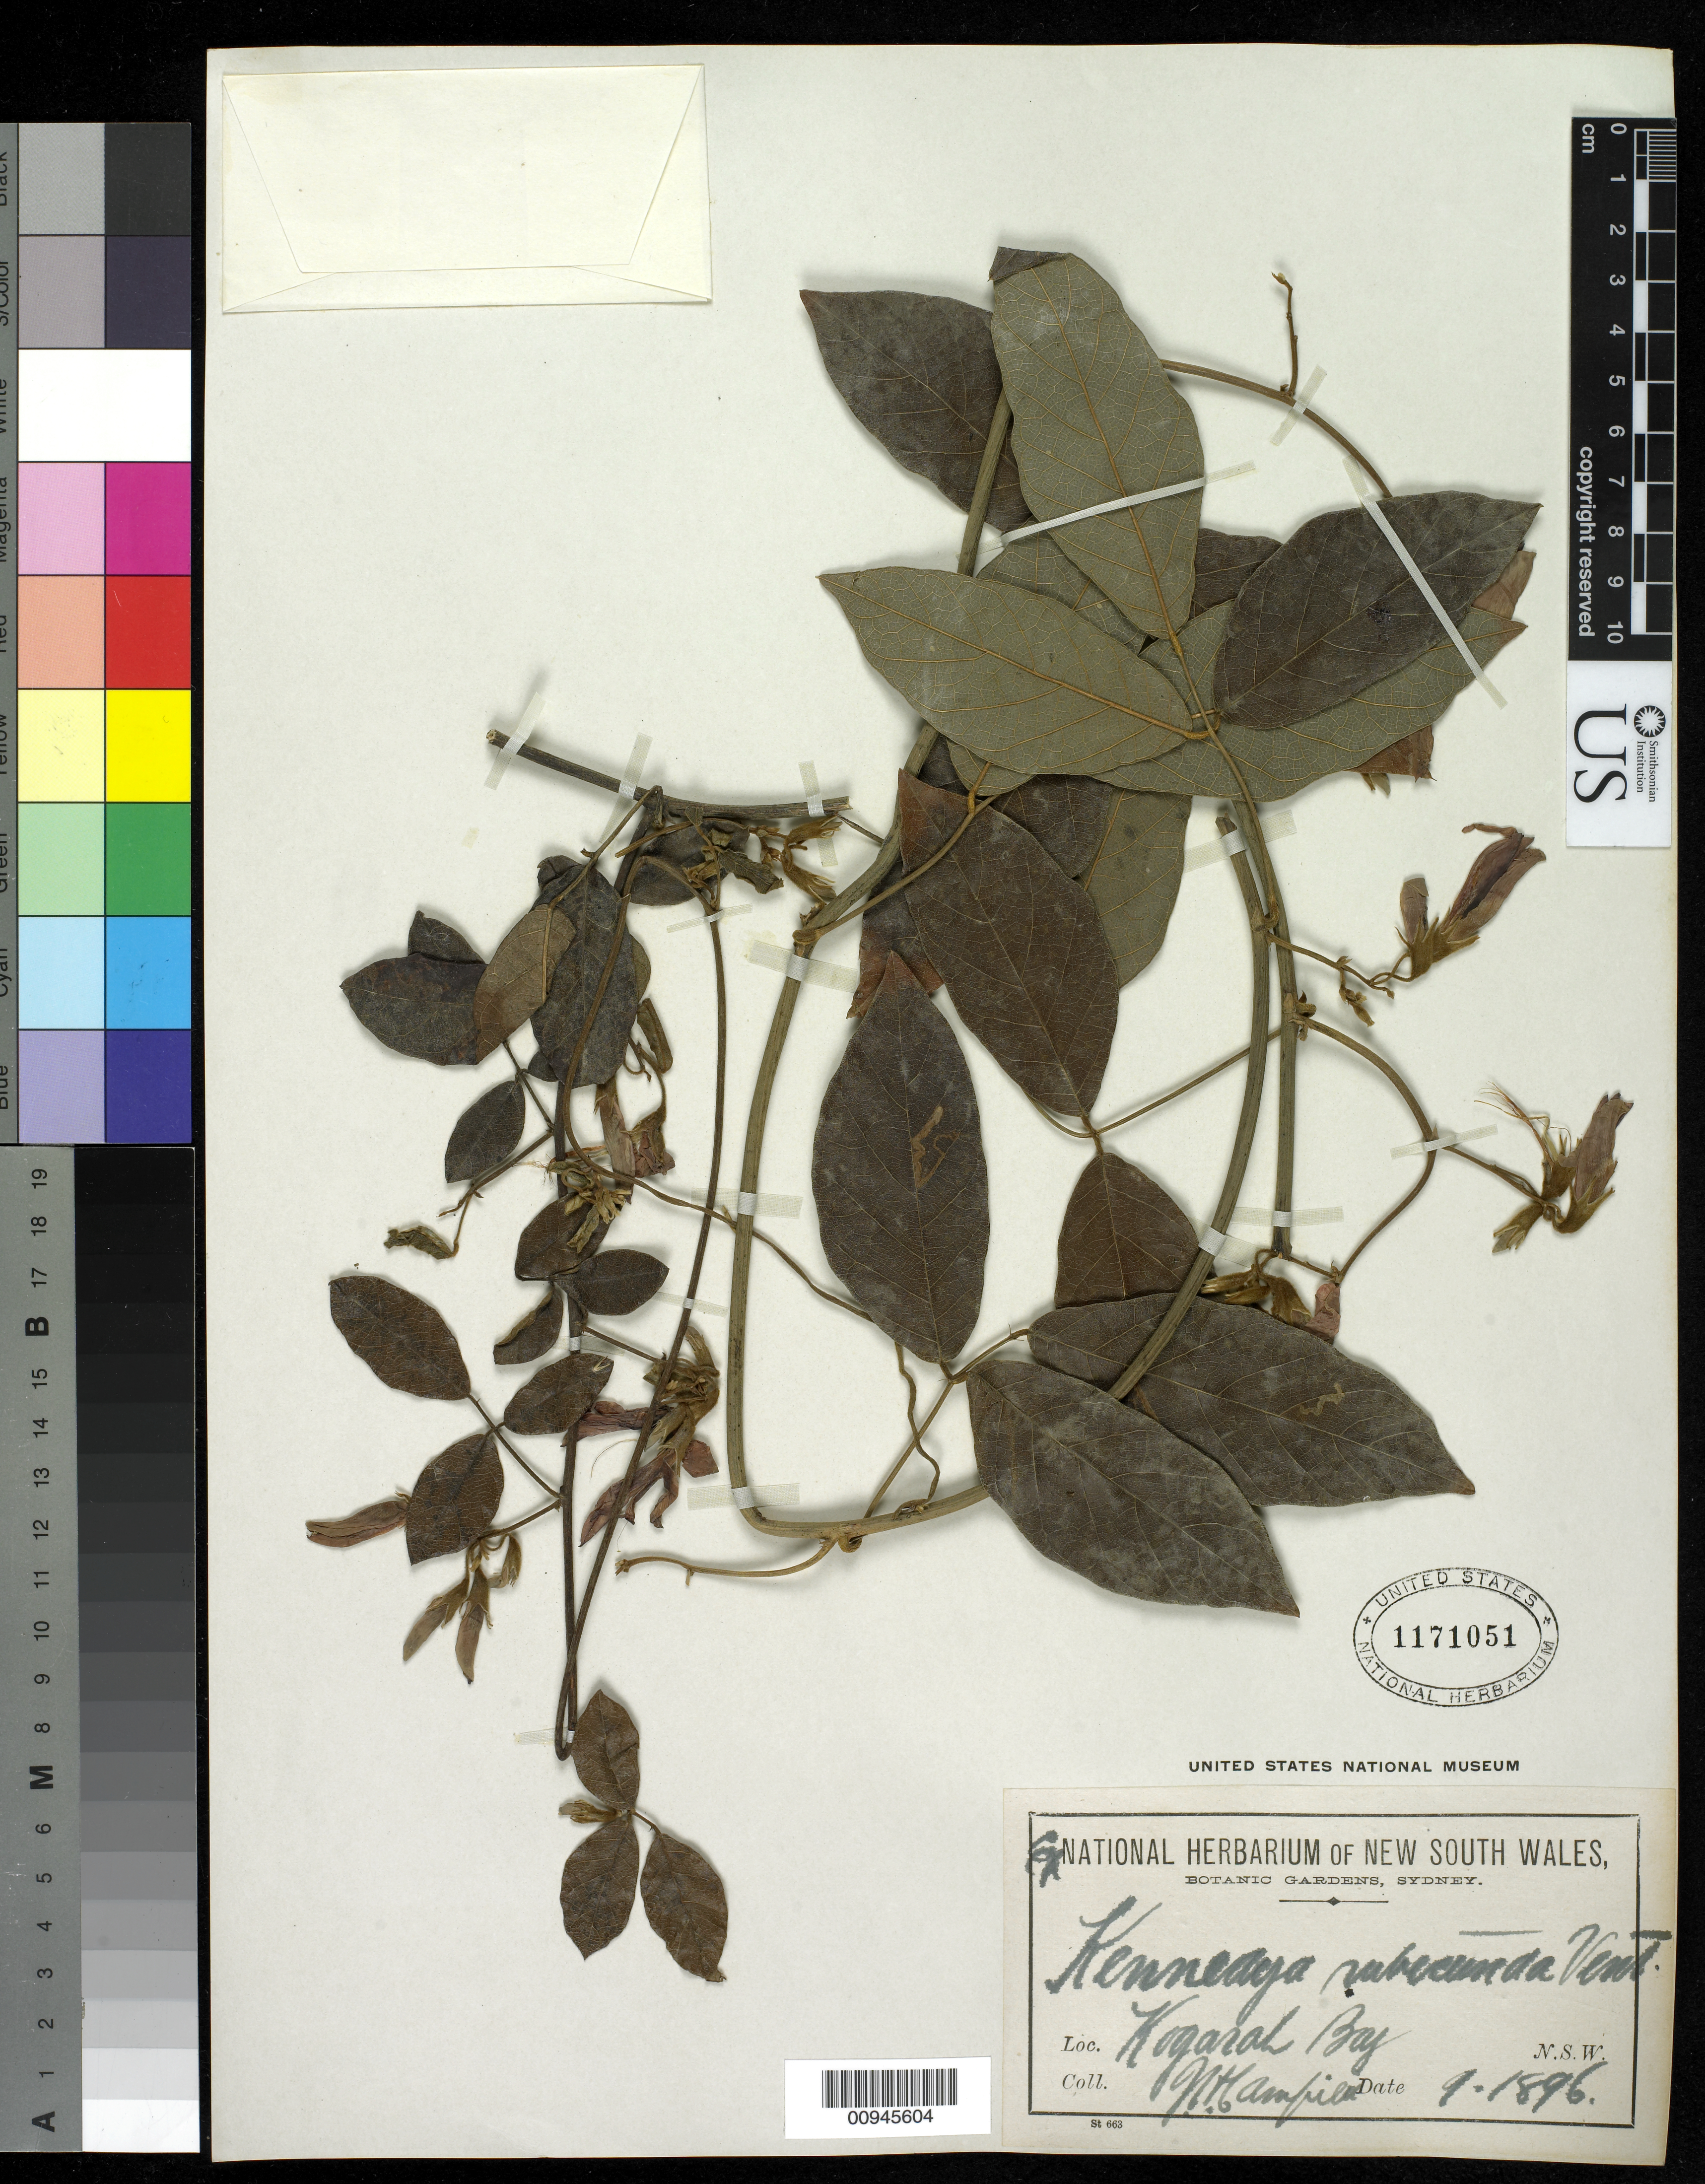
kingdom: Plantae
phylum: Tracheophyta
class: Magnoliopsida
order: Fabales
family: Fabaceae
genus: Kennedia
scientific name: Kennedia rubicunda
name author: Vent.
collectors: N. Hamfield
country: Australia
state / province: New South Wales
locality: Kogarah Bay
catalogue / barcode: US 1171051